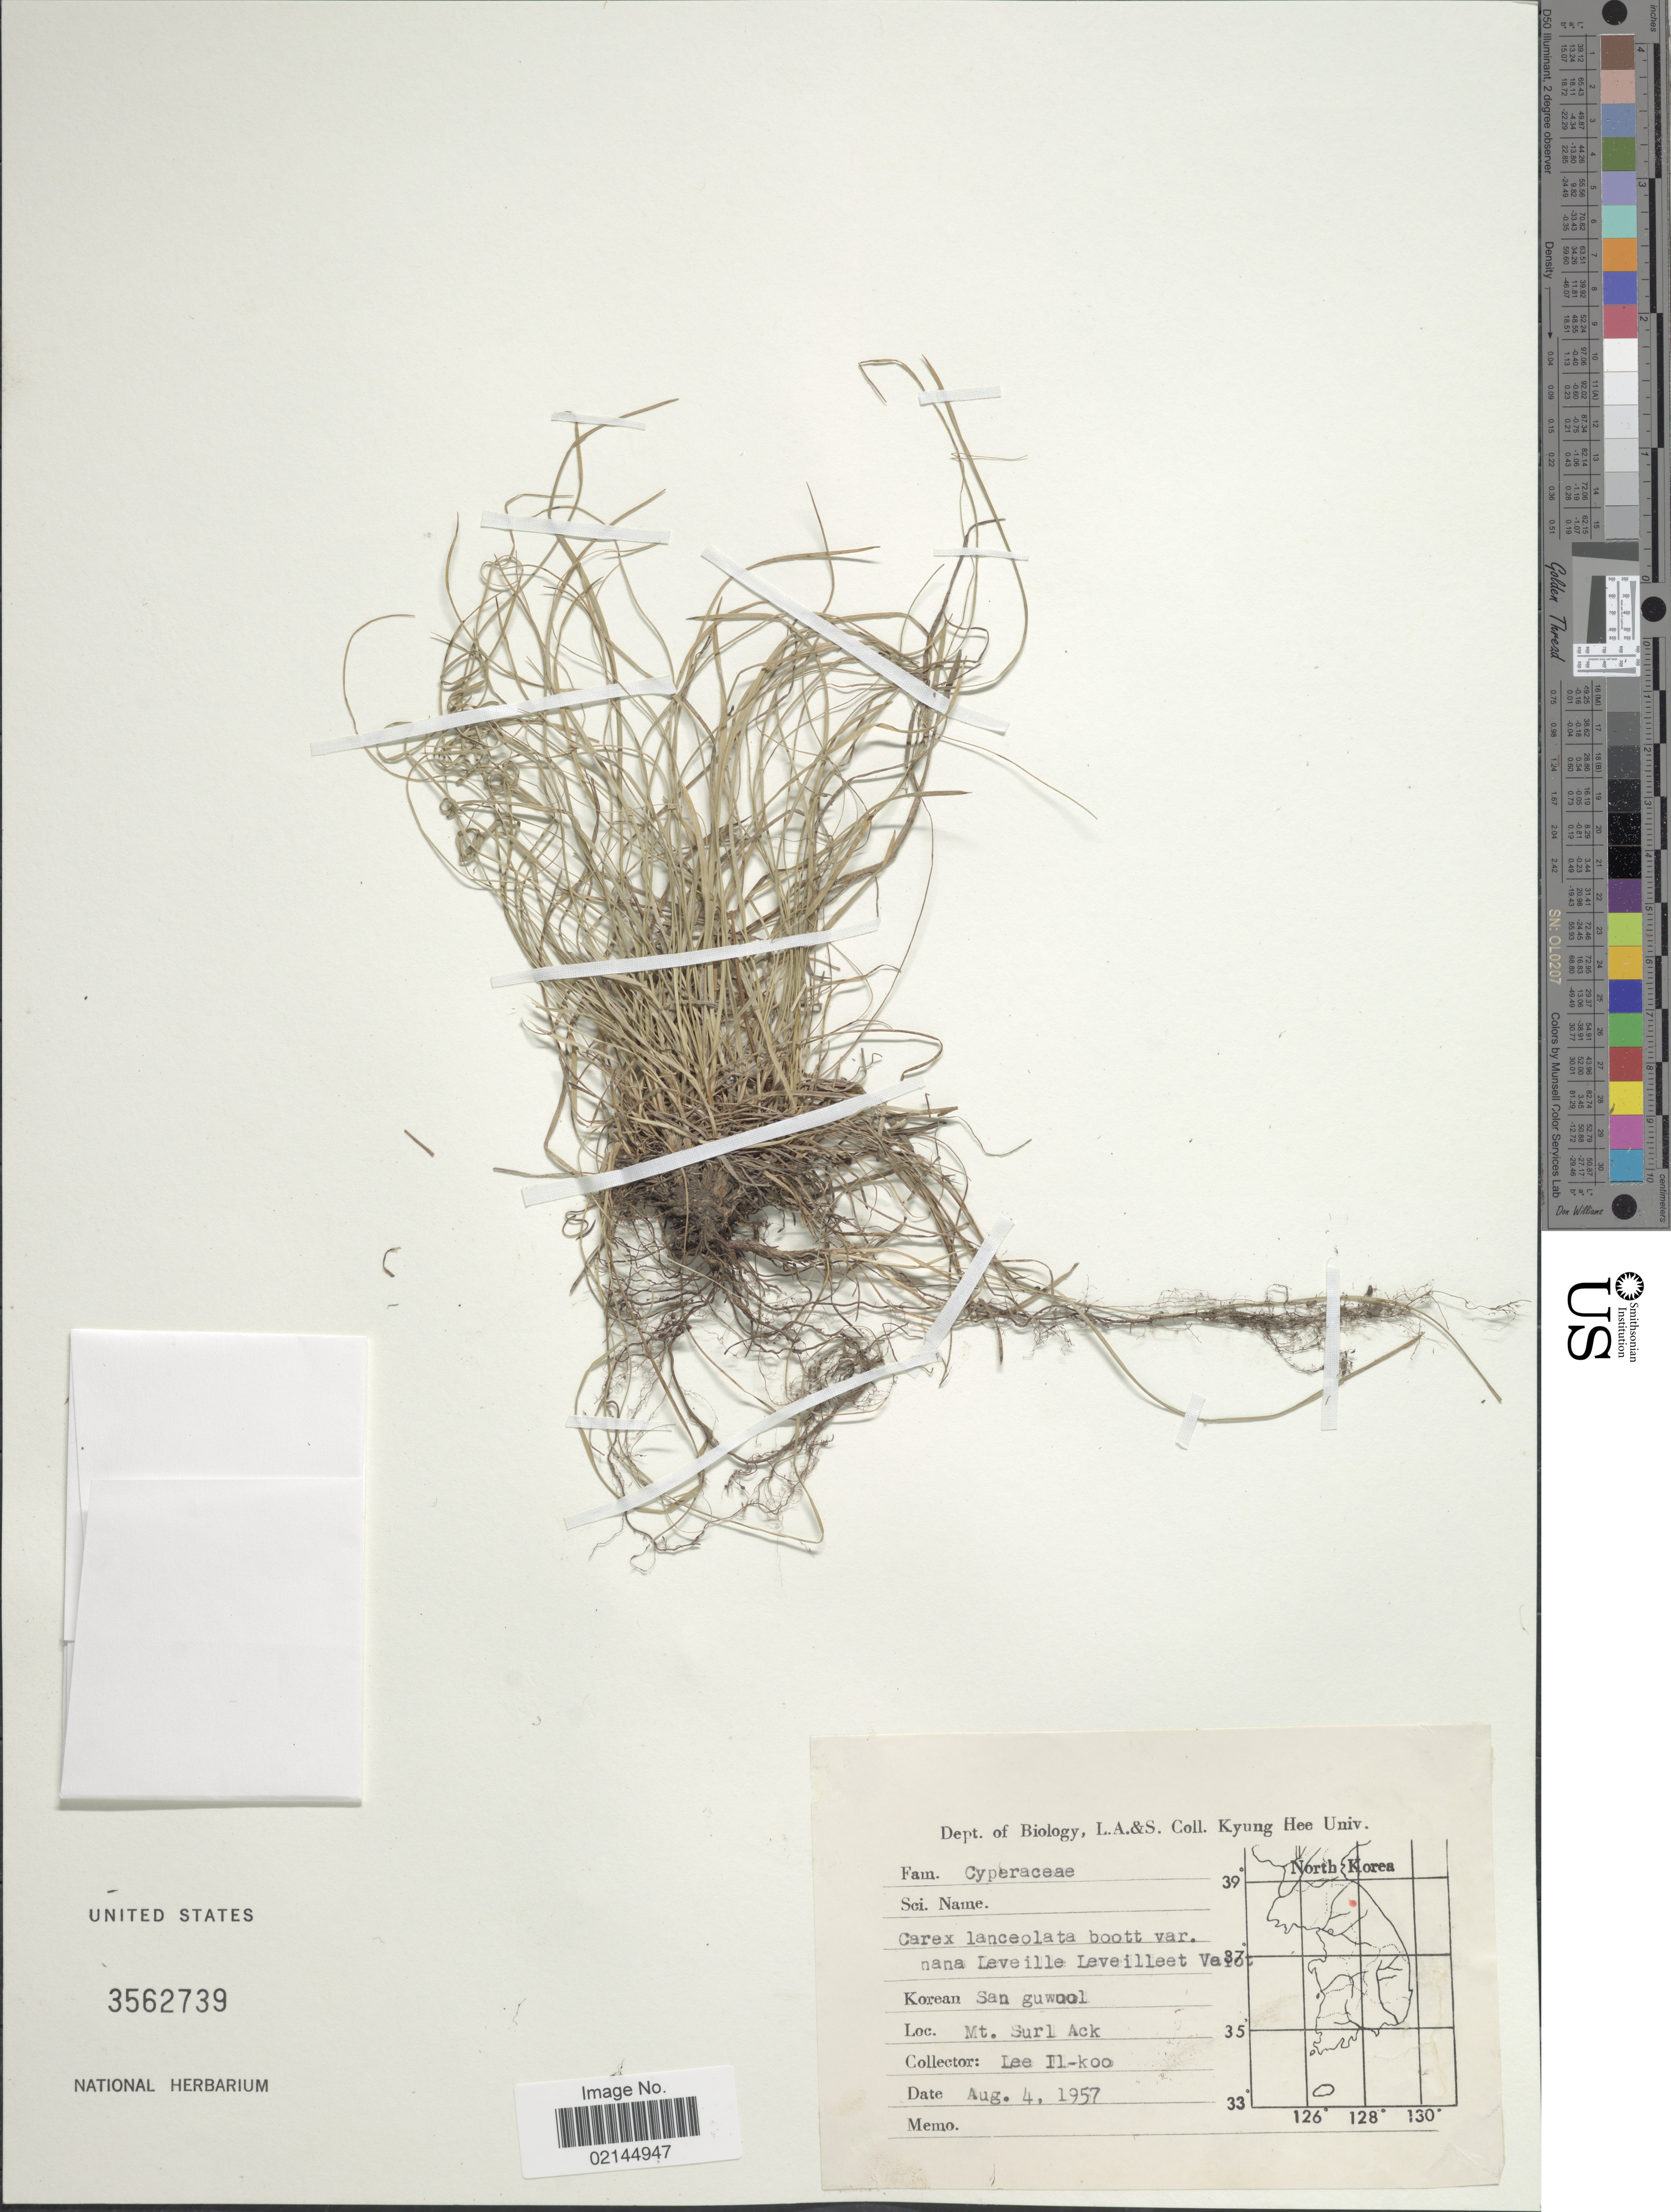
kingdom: Plantae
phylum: Tracheophyta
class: Liliopsida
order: Poales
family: Cyperaceae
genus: Carex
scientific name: Carex lanceolata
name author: Boott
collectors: Il-Ko Lee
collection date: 1957-08-04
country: South Korea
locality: Mt. Surl Ack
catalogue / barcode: US 3562739